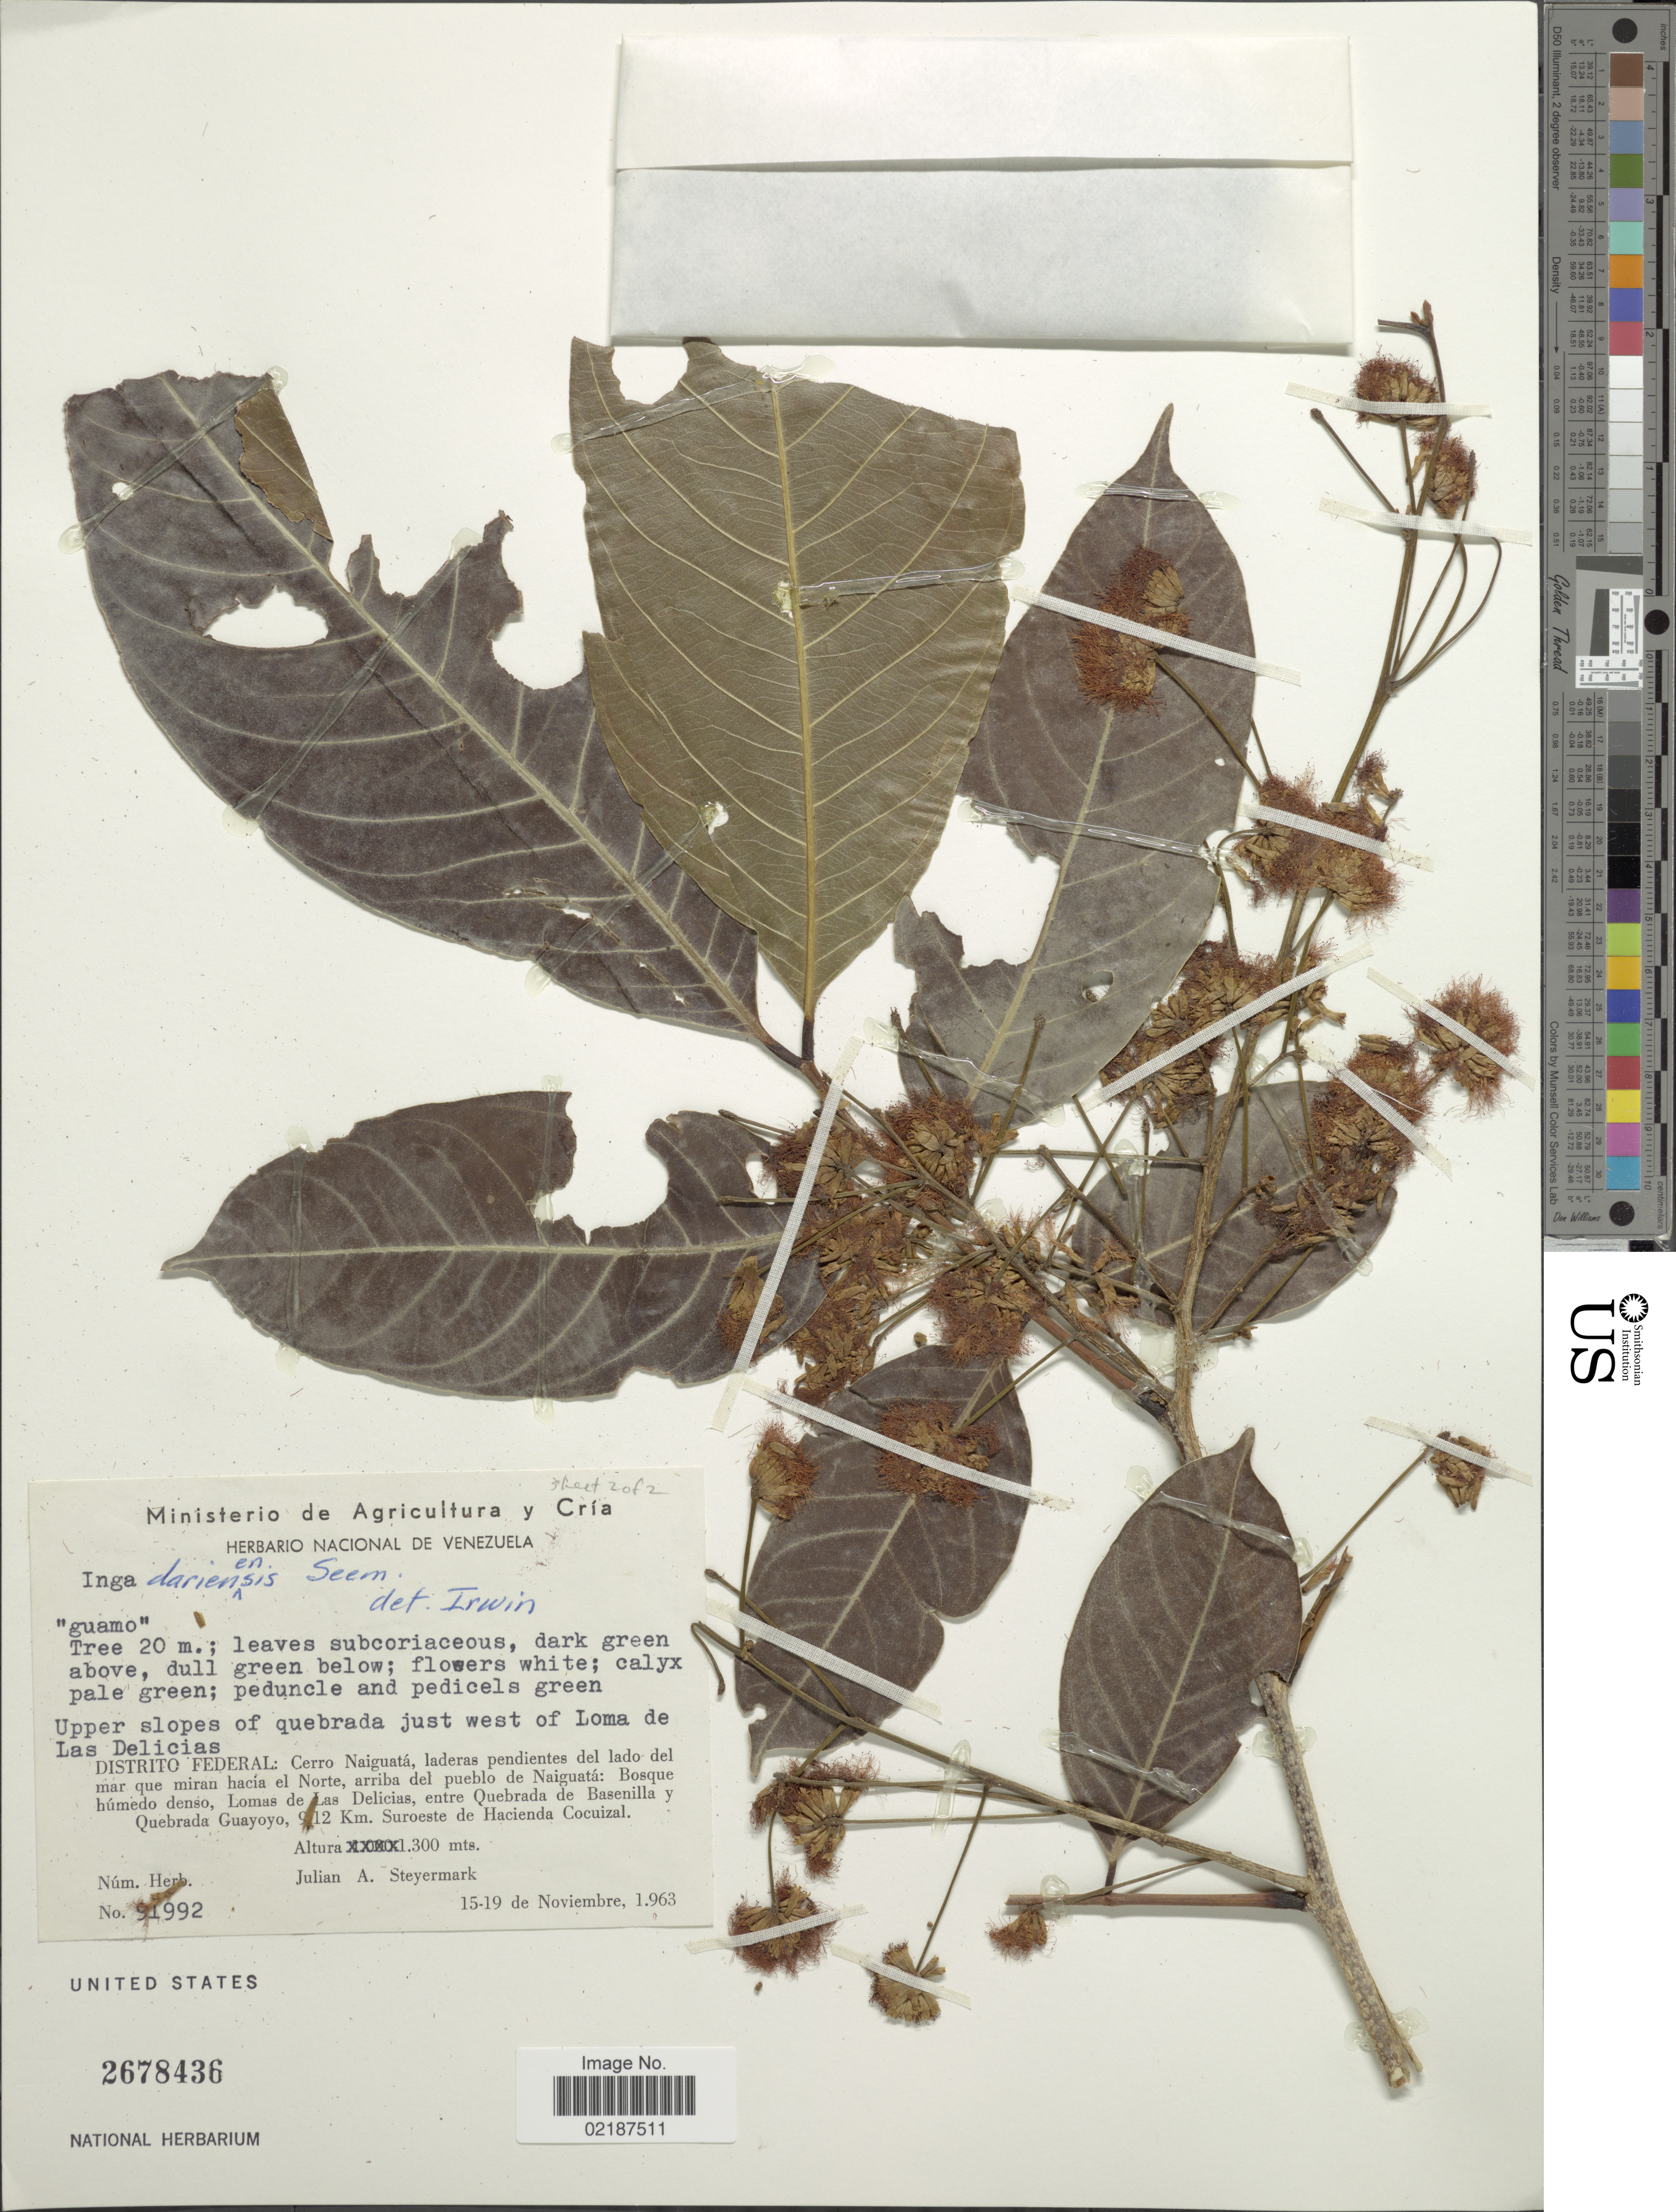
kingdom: Plantae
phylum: Tracheophyta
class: Magnoliopsida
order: Fabales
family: Fabaceae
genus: Inga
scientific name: Inga dariensis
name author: Seem.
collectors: J. Steyermark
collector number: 91992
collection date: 1963-11-15/1963-11-19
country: Venezuela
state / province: Distrito Federal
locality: Distrito Federal: Cerro Naiguata laderas pendientes del lado del mar guq hacia el Norte, arriba del pueblo de Naiguata: Bosque humedo denso, Lomas de Las Delicias, entre Quebrada de Basenilla y Quebrada Guayoyo, 9 - 12 Km. Suroeste de Haciendo Cocuizal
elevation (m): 1300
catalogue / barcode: US 2678436